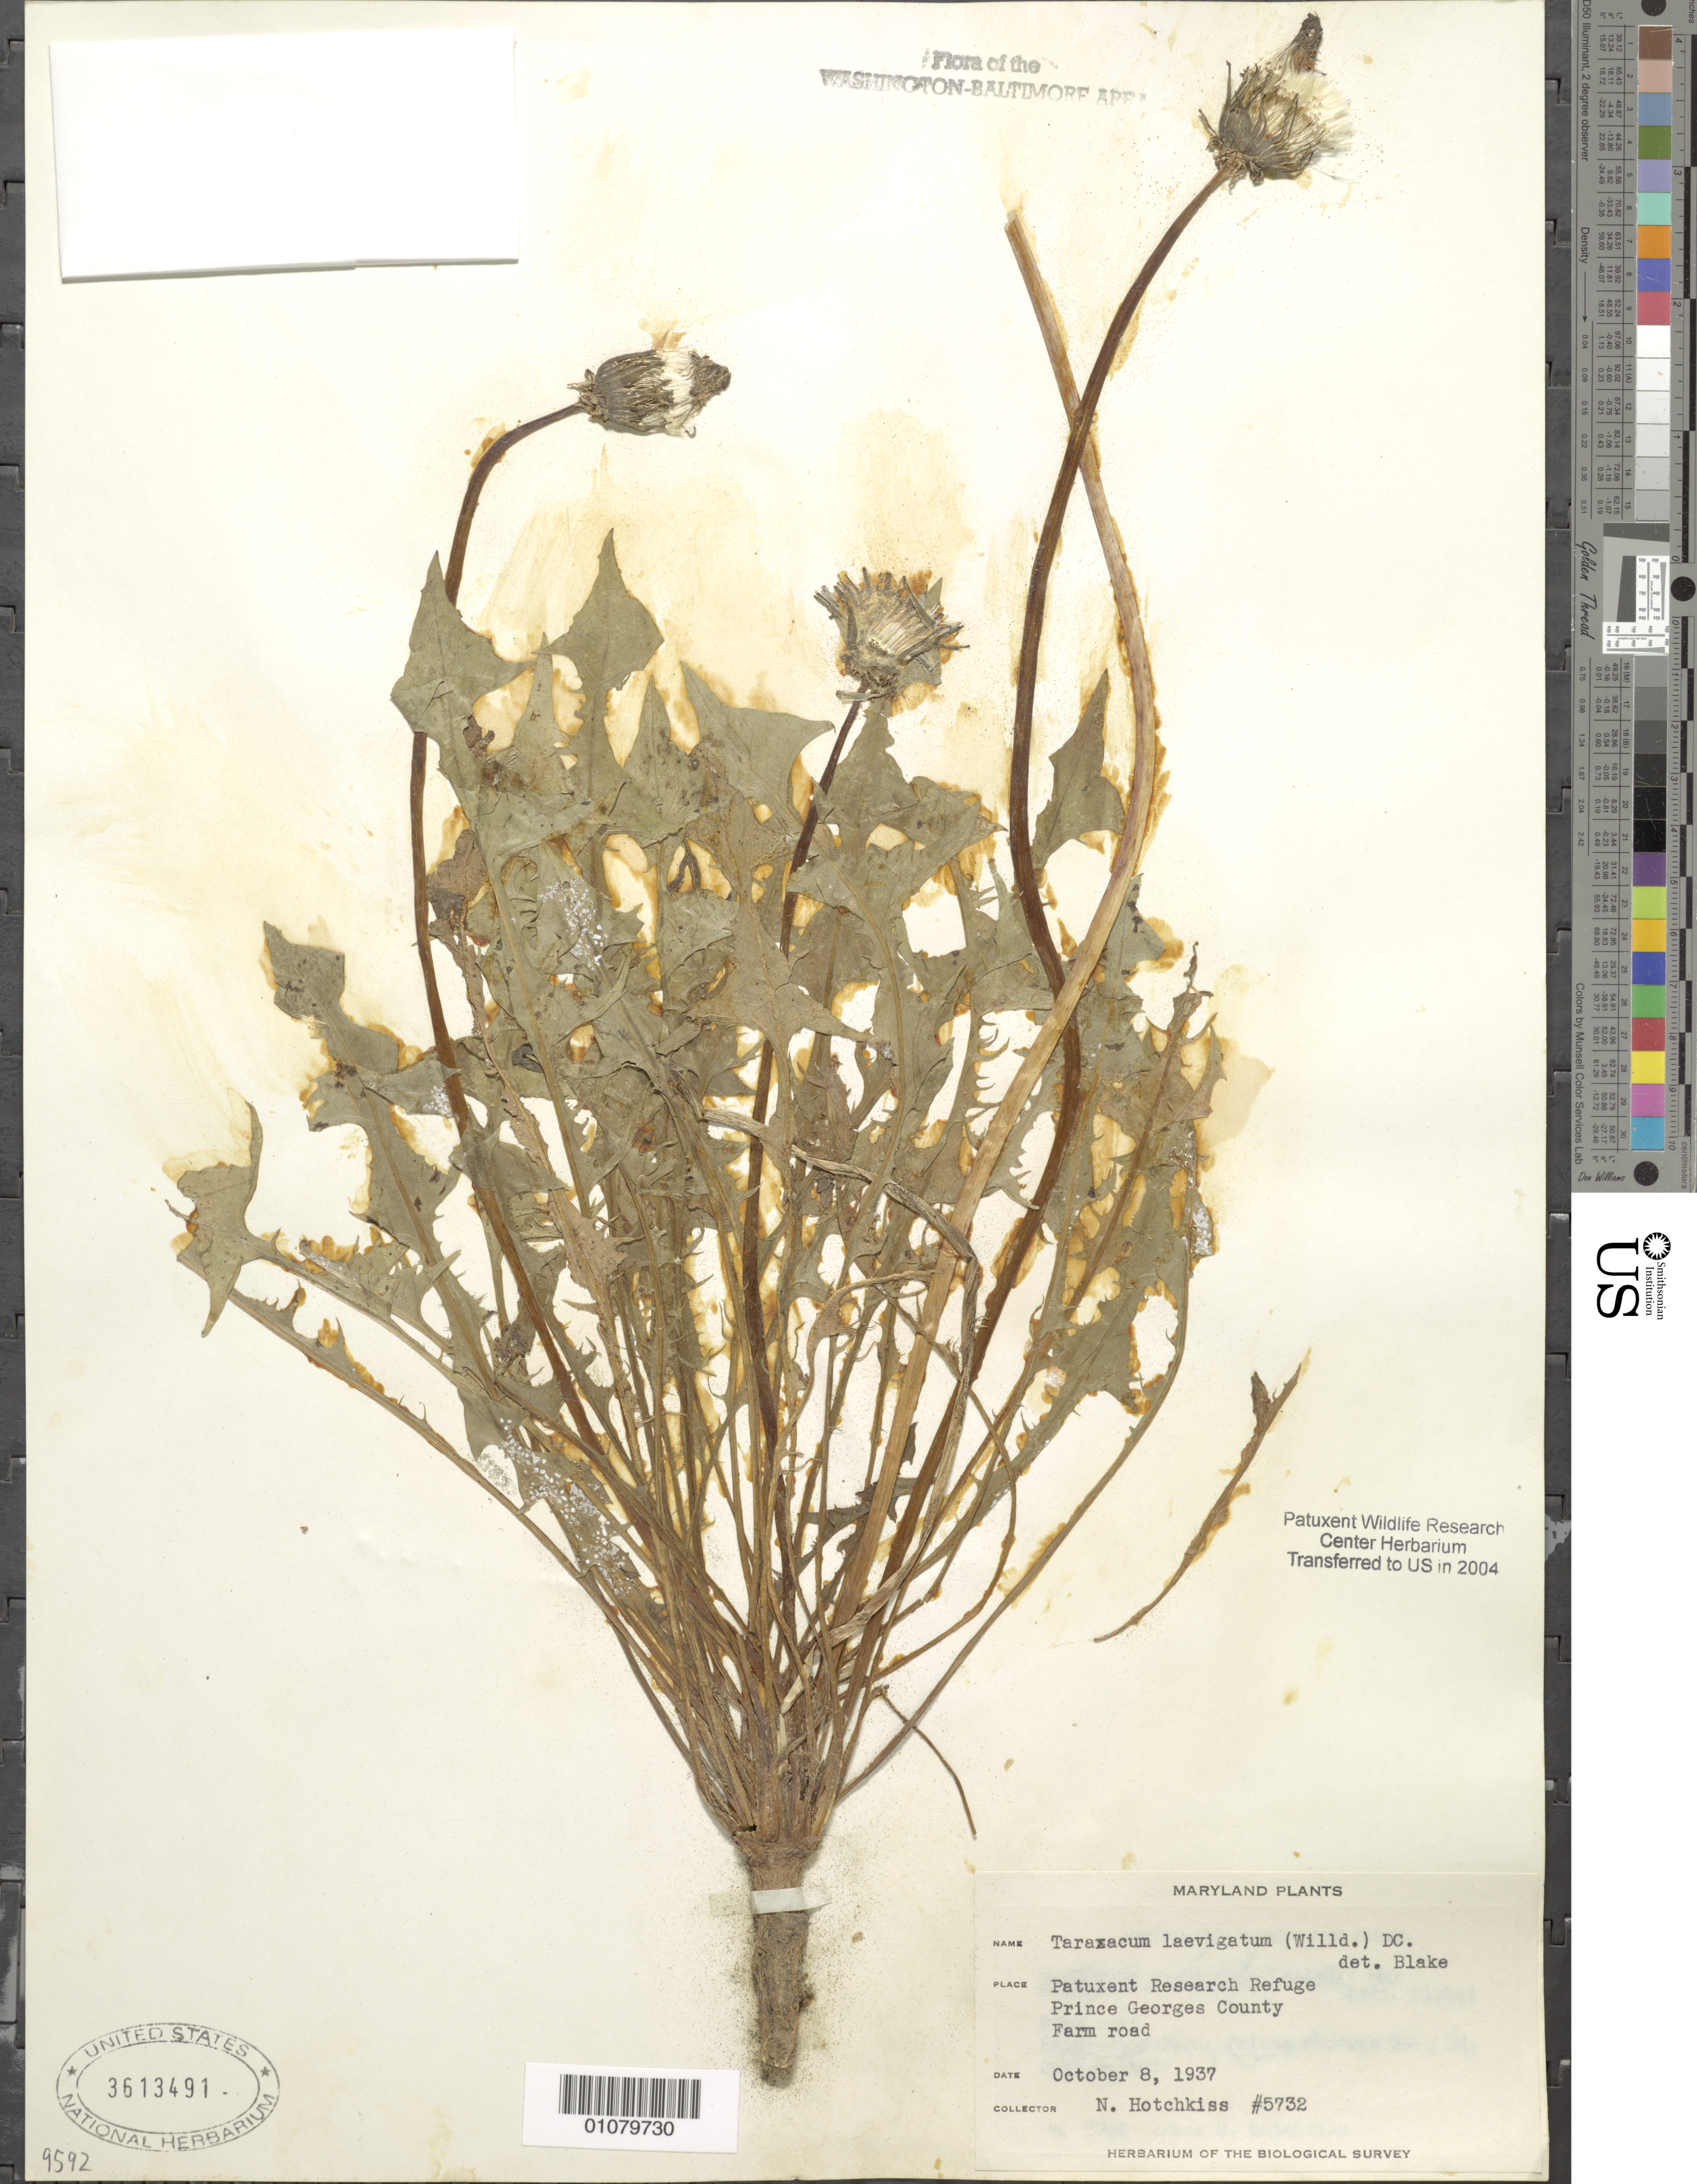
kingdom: Plantae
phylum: Tracheophyta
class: Magnoliopsida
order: Asterales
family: Asteraceae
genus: Taraxacum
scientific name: Taraxacum erythrospermum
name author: Andrz. ex Besser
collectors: N. Hotchkiss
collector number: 5732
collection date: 1937-10-08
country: United States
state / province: Maryland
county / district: Prince George's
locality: Patuxent Wildlife Refuge.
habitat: Farm road.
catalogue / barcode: US 3613491